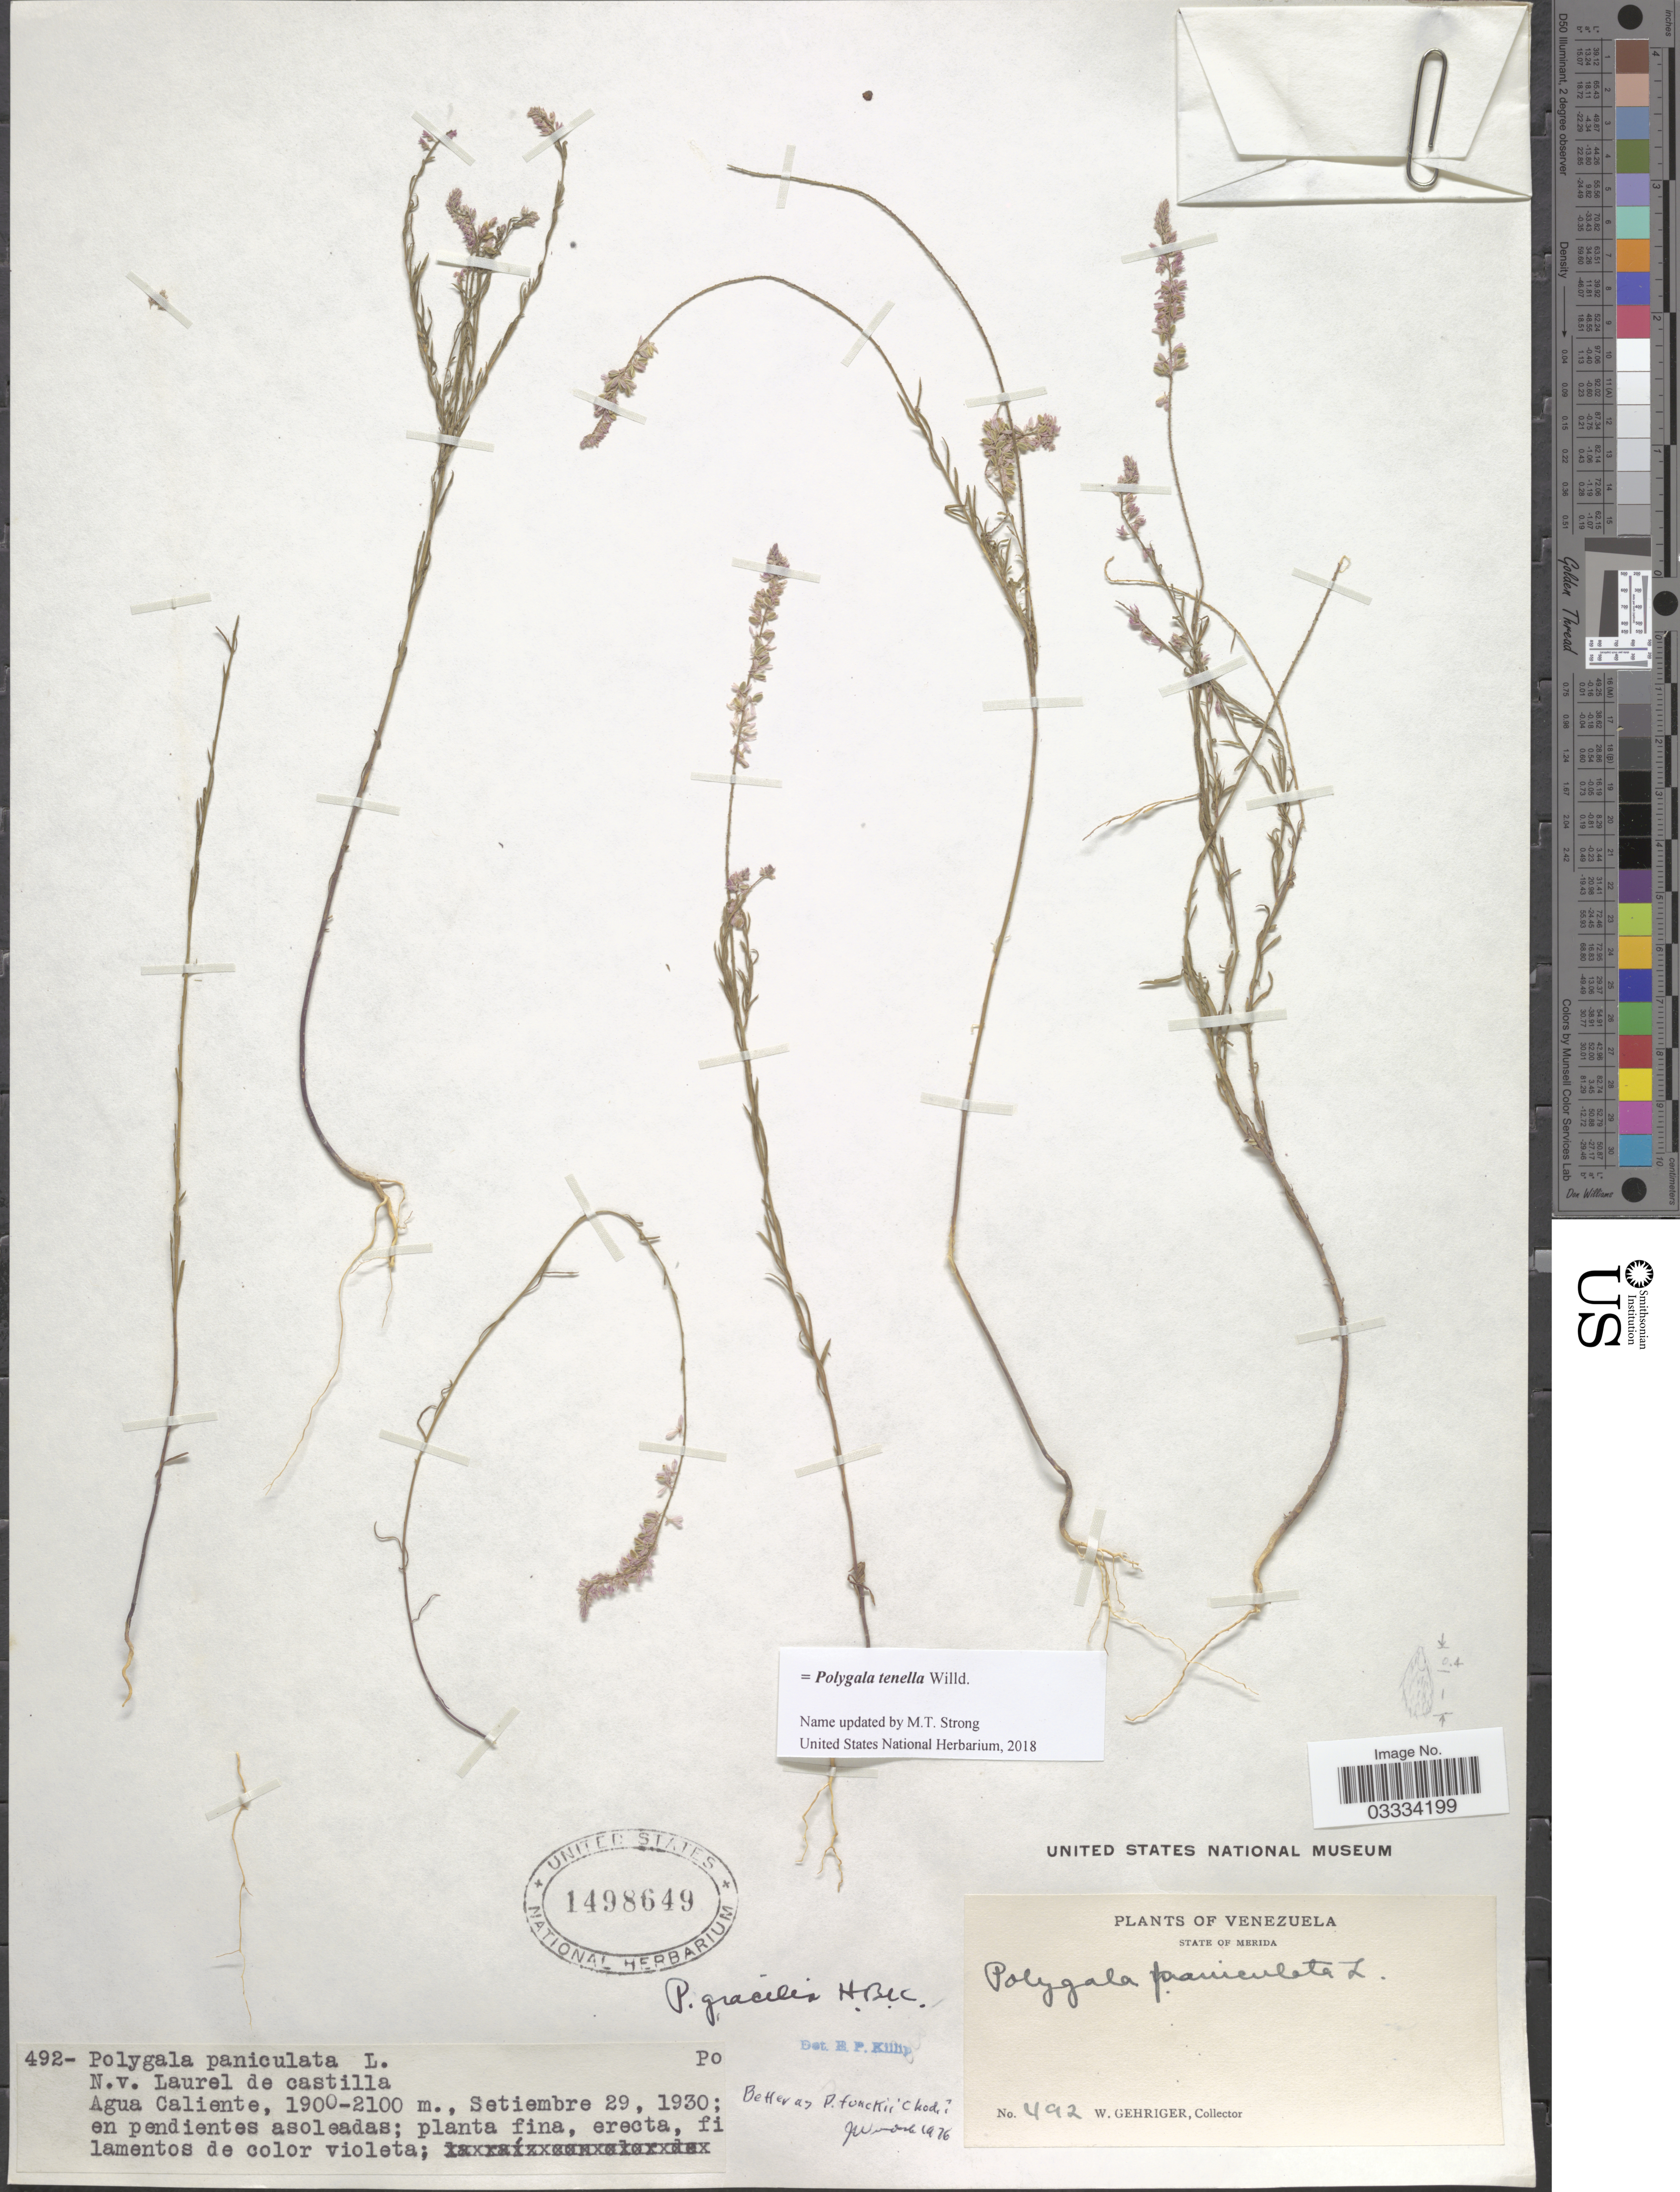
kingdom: Plantae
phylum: Tracheophyta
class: Magnoliopsida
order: Fabales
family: Polygalaceae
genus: Polygala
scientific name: Polygala tenella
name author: Willd.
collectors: W. Gehriger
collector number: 492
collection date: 1930-09-29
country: Venezuela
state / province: Mérida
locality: Agua Caliente.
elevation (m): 1900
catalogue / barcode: US 1498649